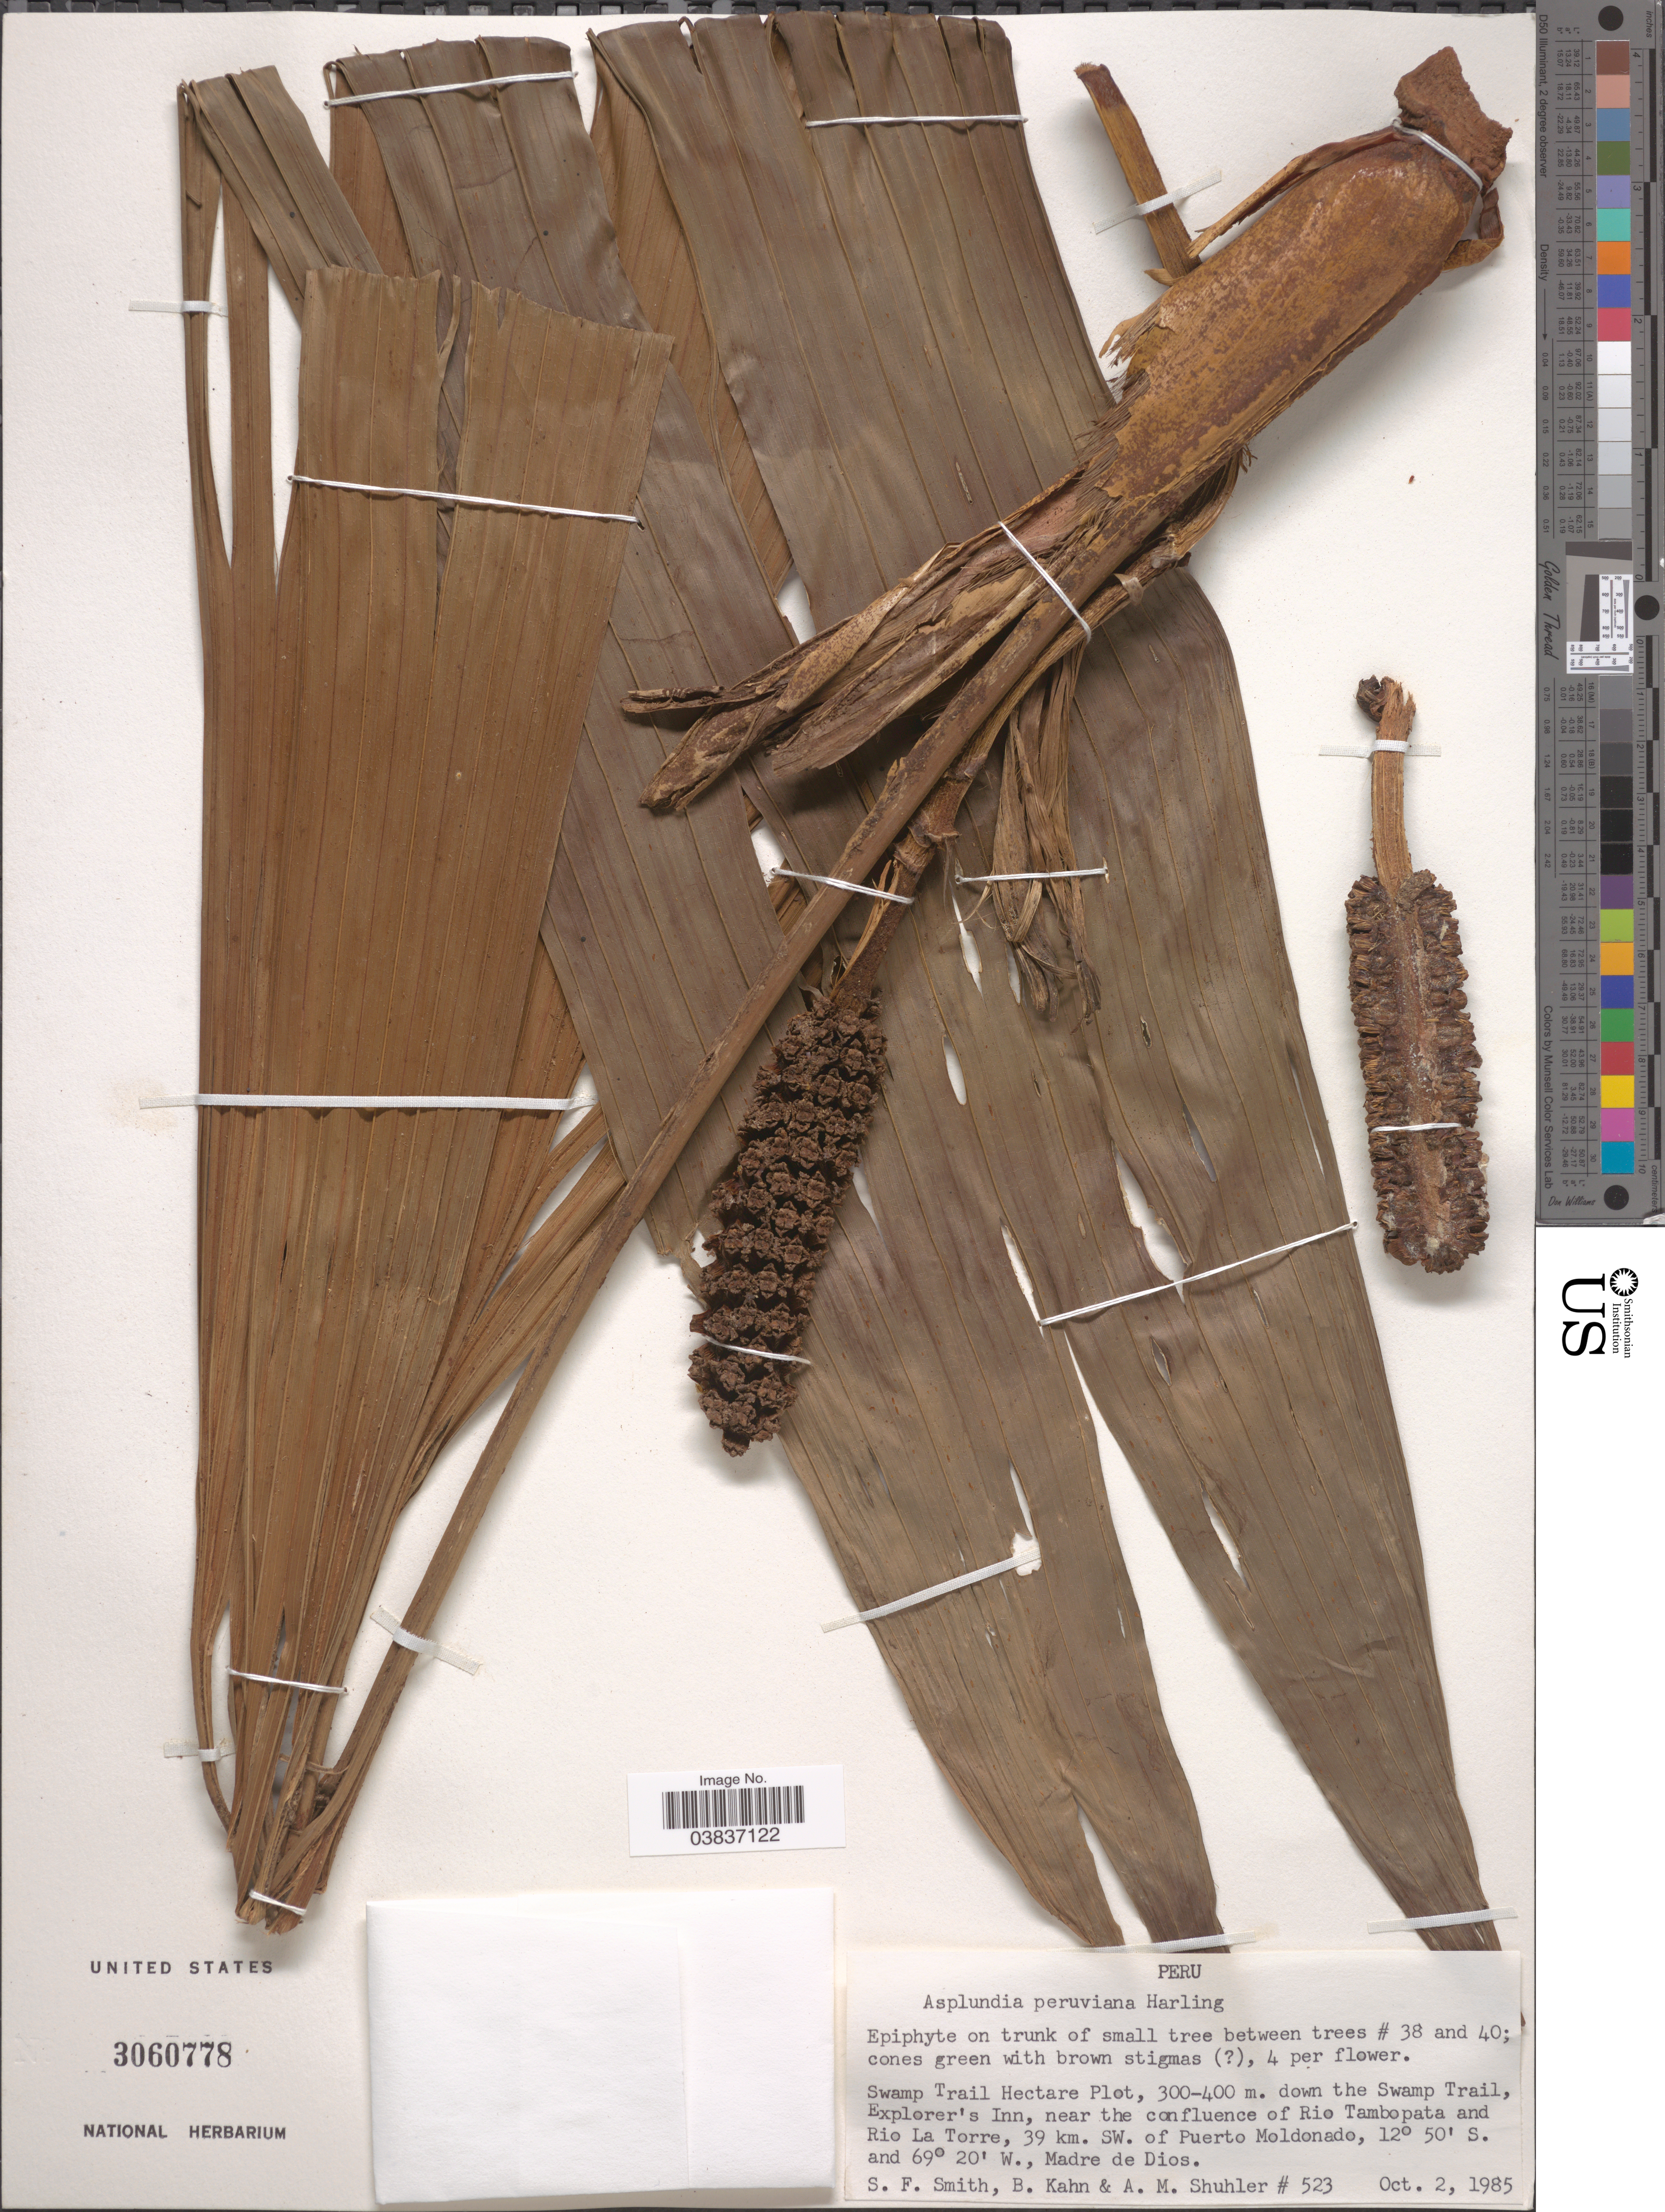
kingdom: Plantae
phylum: Tracheophyta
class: Liliopsida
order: Pandanales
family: Cyclanthaceae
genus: Asplundia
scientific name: Asplundia peruviana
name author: Harling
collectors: S.F. Smith, B. Kahn & A. Shuhler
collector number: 523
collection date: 1985-10-02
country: Peru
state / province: Madre de Dios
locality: Swamp Trail Hectare Plot, down the Swamp Trail, Explorer's Inn, near the confluence of Rio Tambopata and Rio La Torre, 39 km. SW. of Puerto Moldonado.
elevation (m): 300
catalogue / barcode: US 3060778